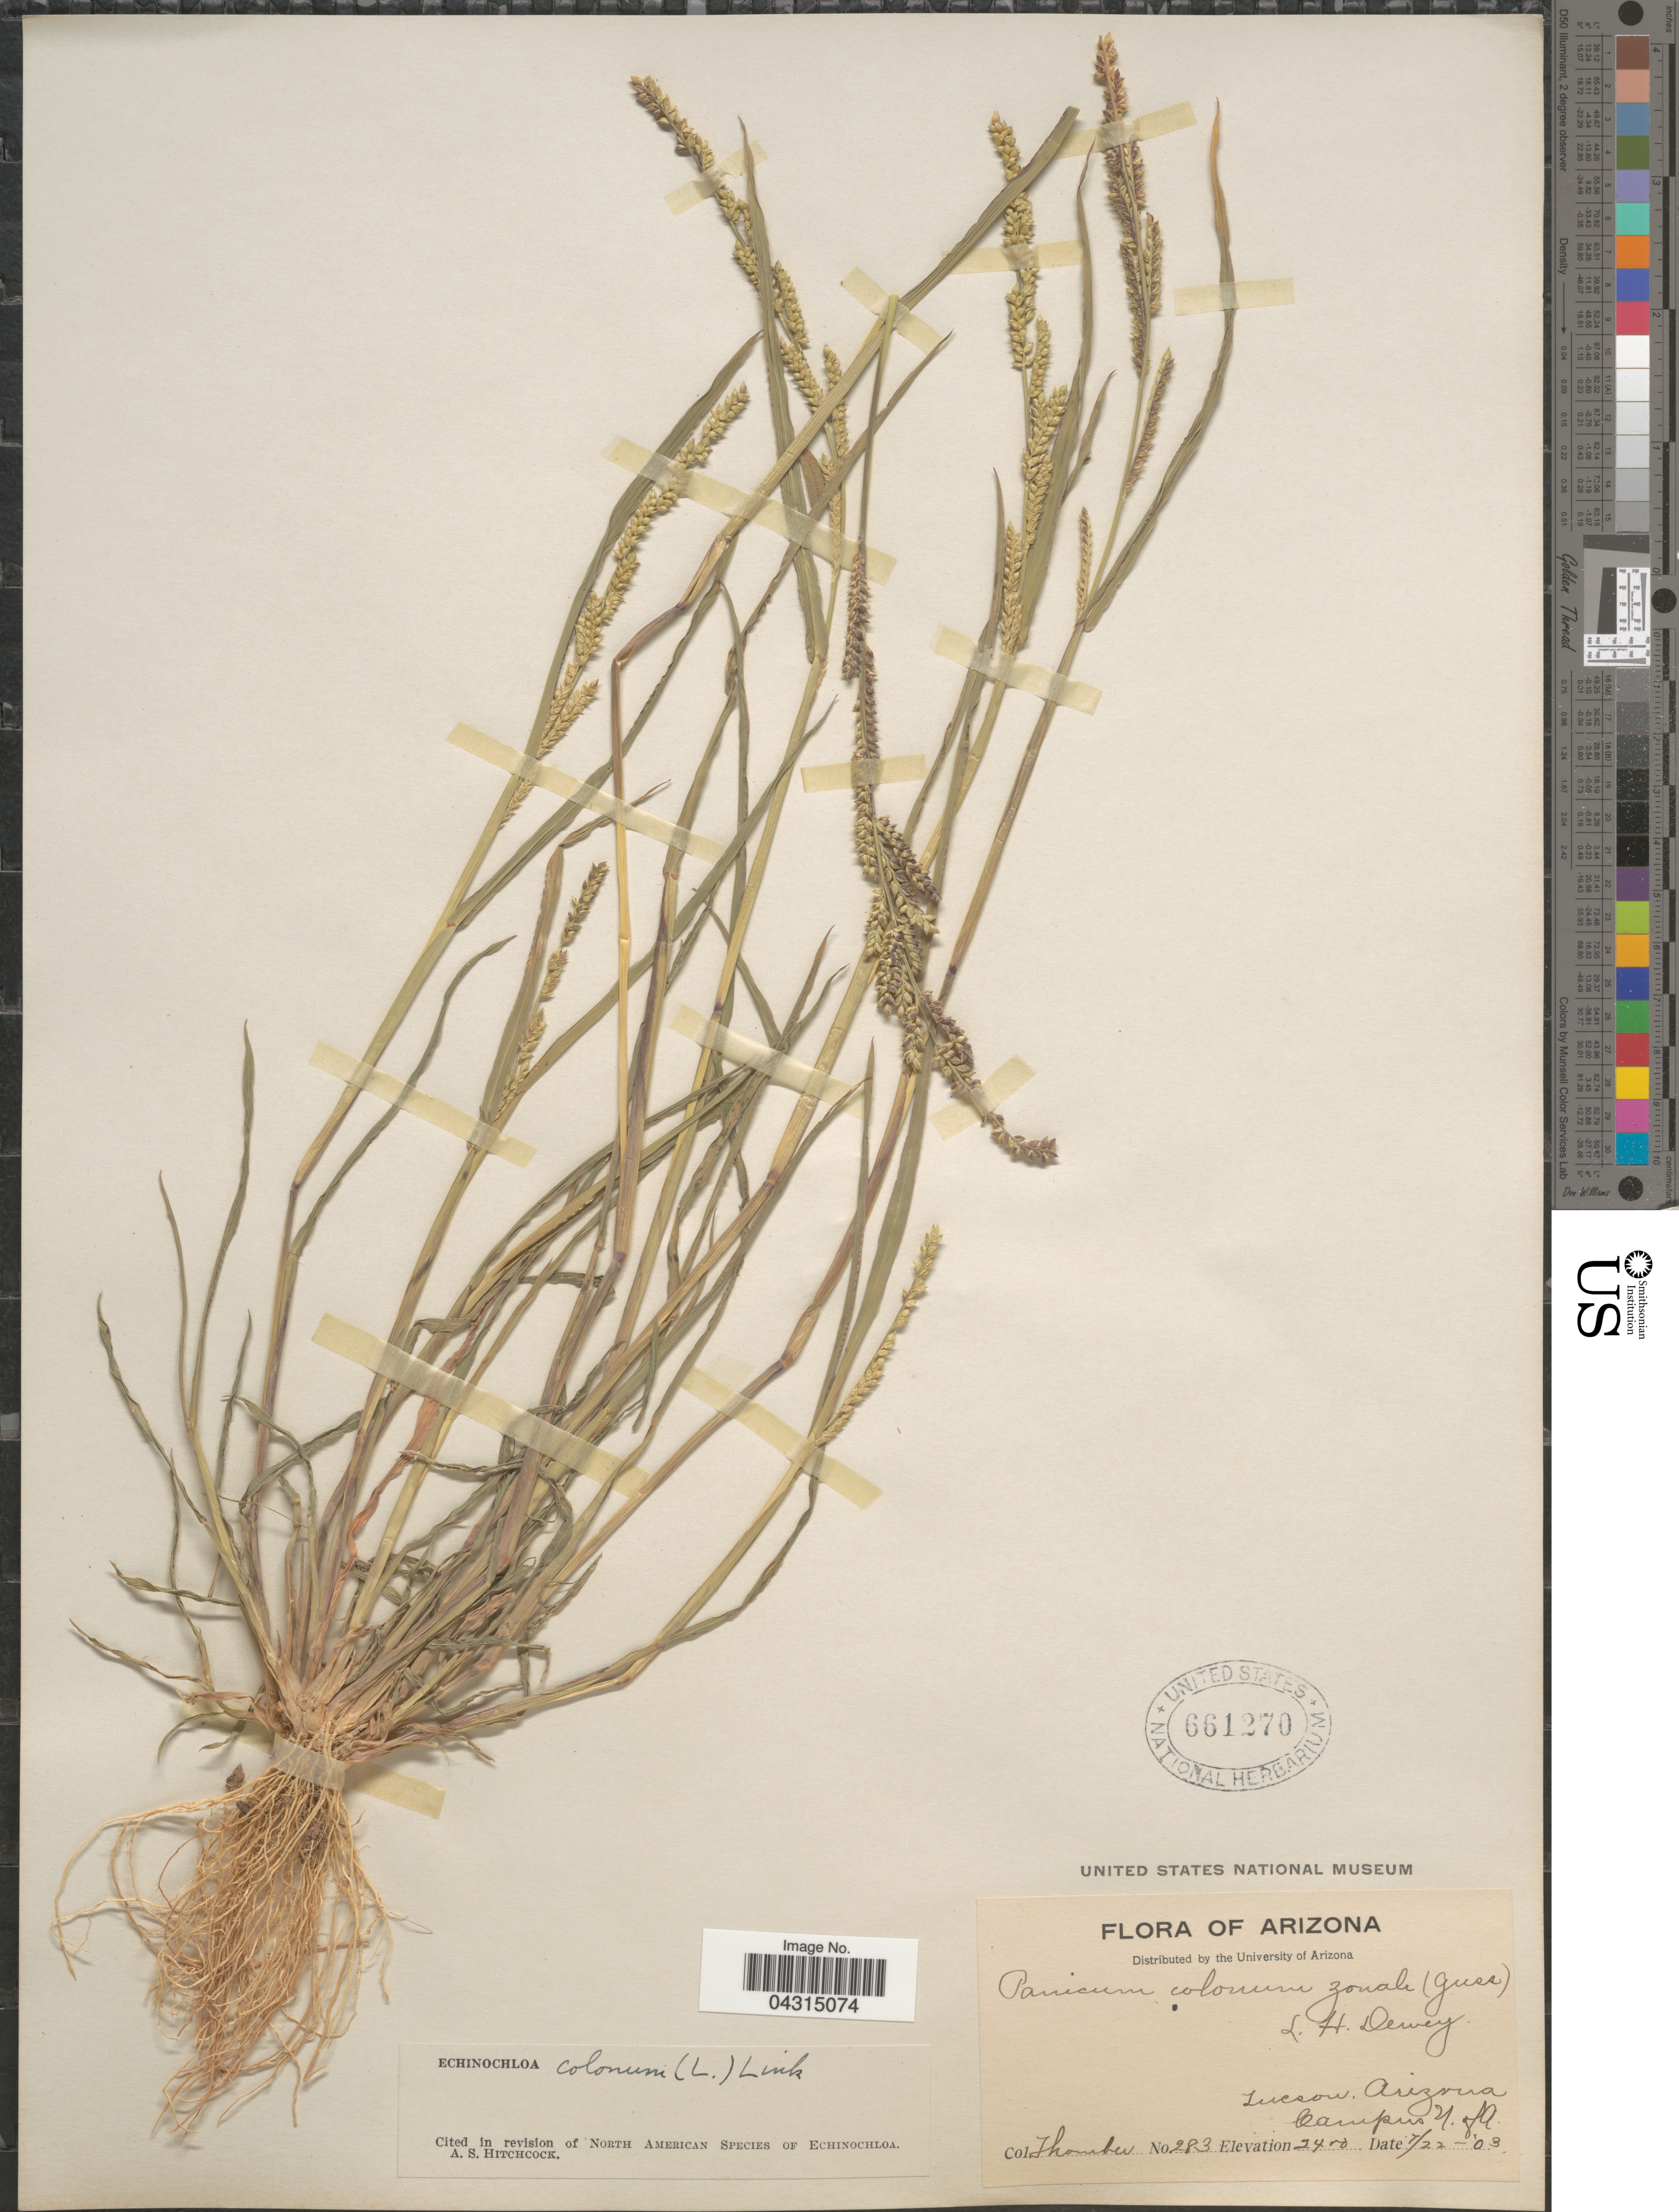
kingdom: Plantae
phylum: Tracheophyta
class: Liliopsida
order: Poales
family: Poaceae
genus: Echinochloa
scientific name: Echinochloa colona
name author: (L.) Link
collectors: -. Thornber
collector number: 283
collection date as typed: Transcribed d/m/y: 22/7/3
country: United States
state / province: Arizona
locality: Tucson. Campus N. of A.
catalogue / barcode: US 661270